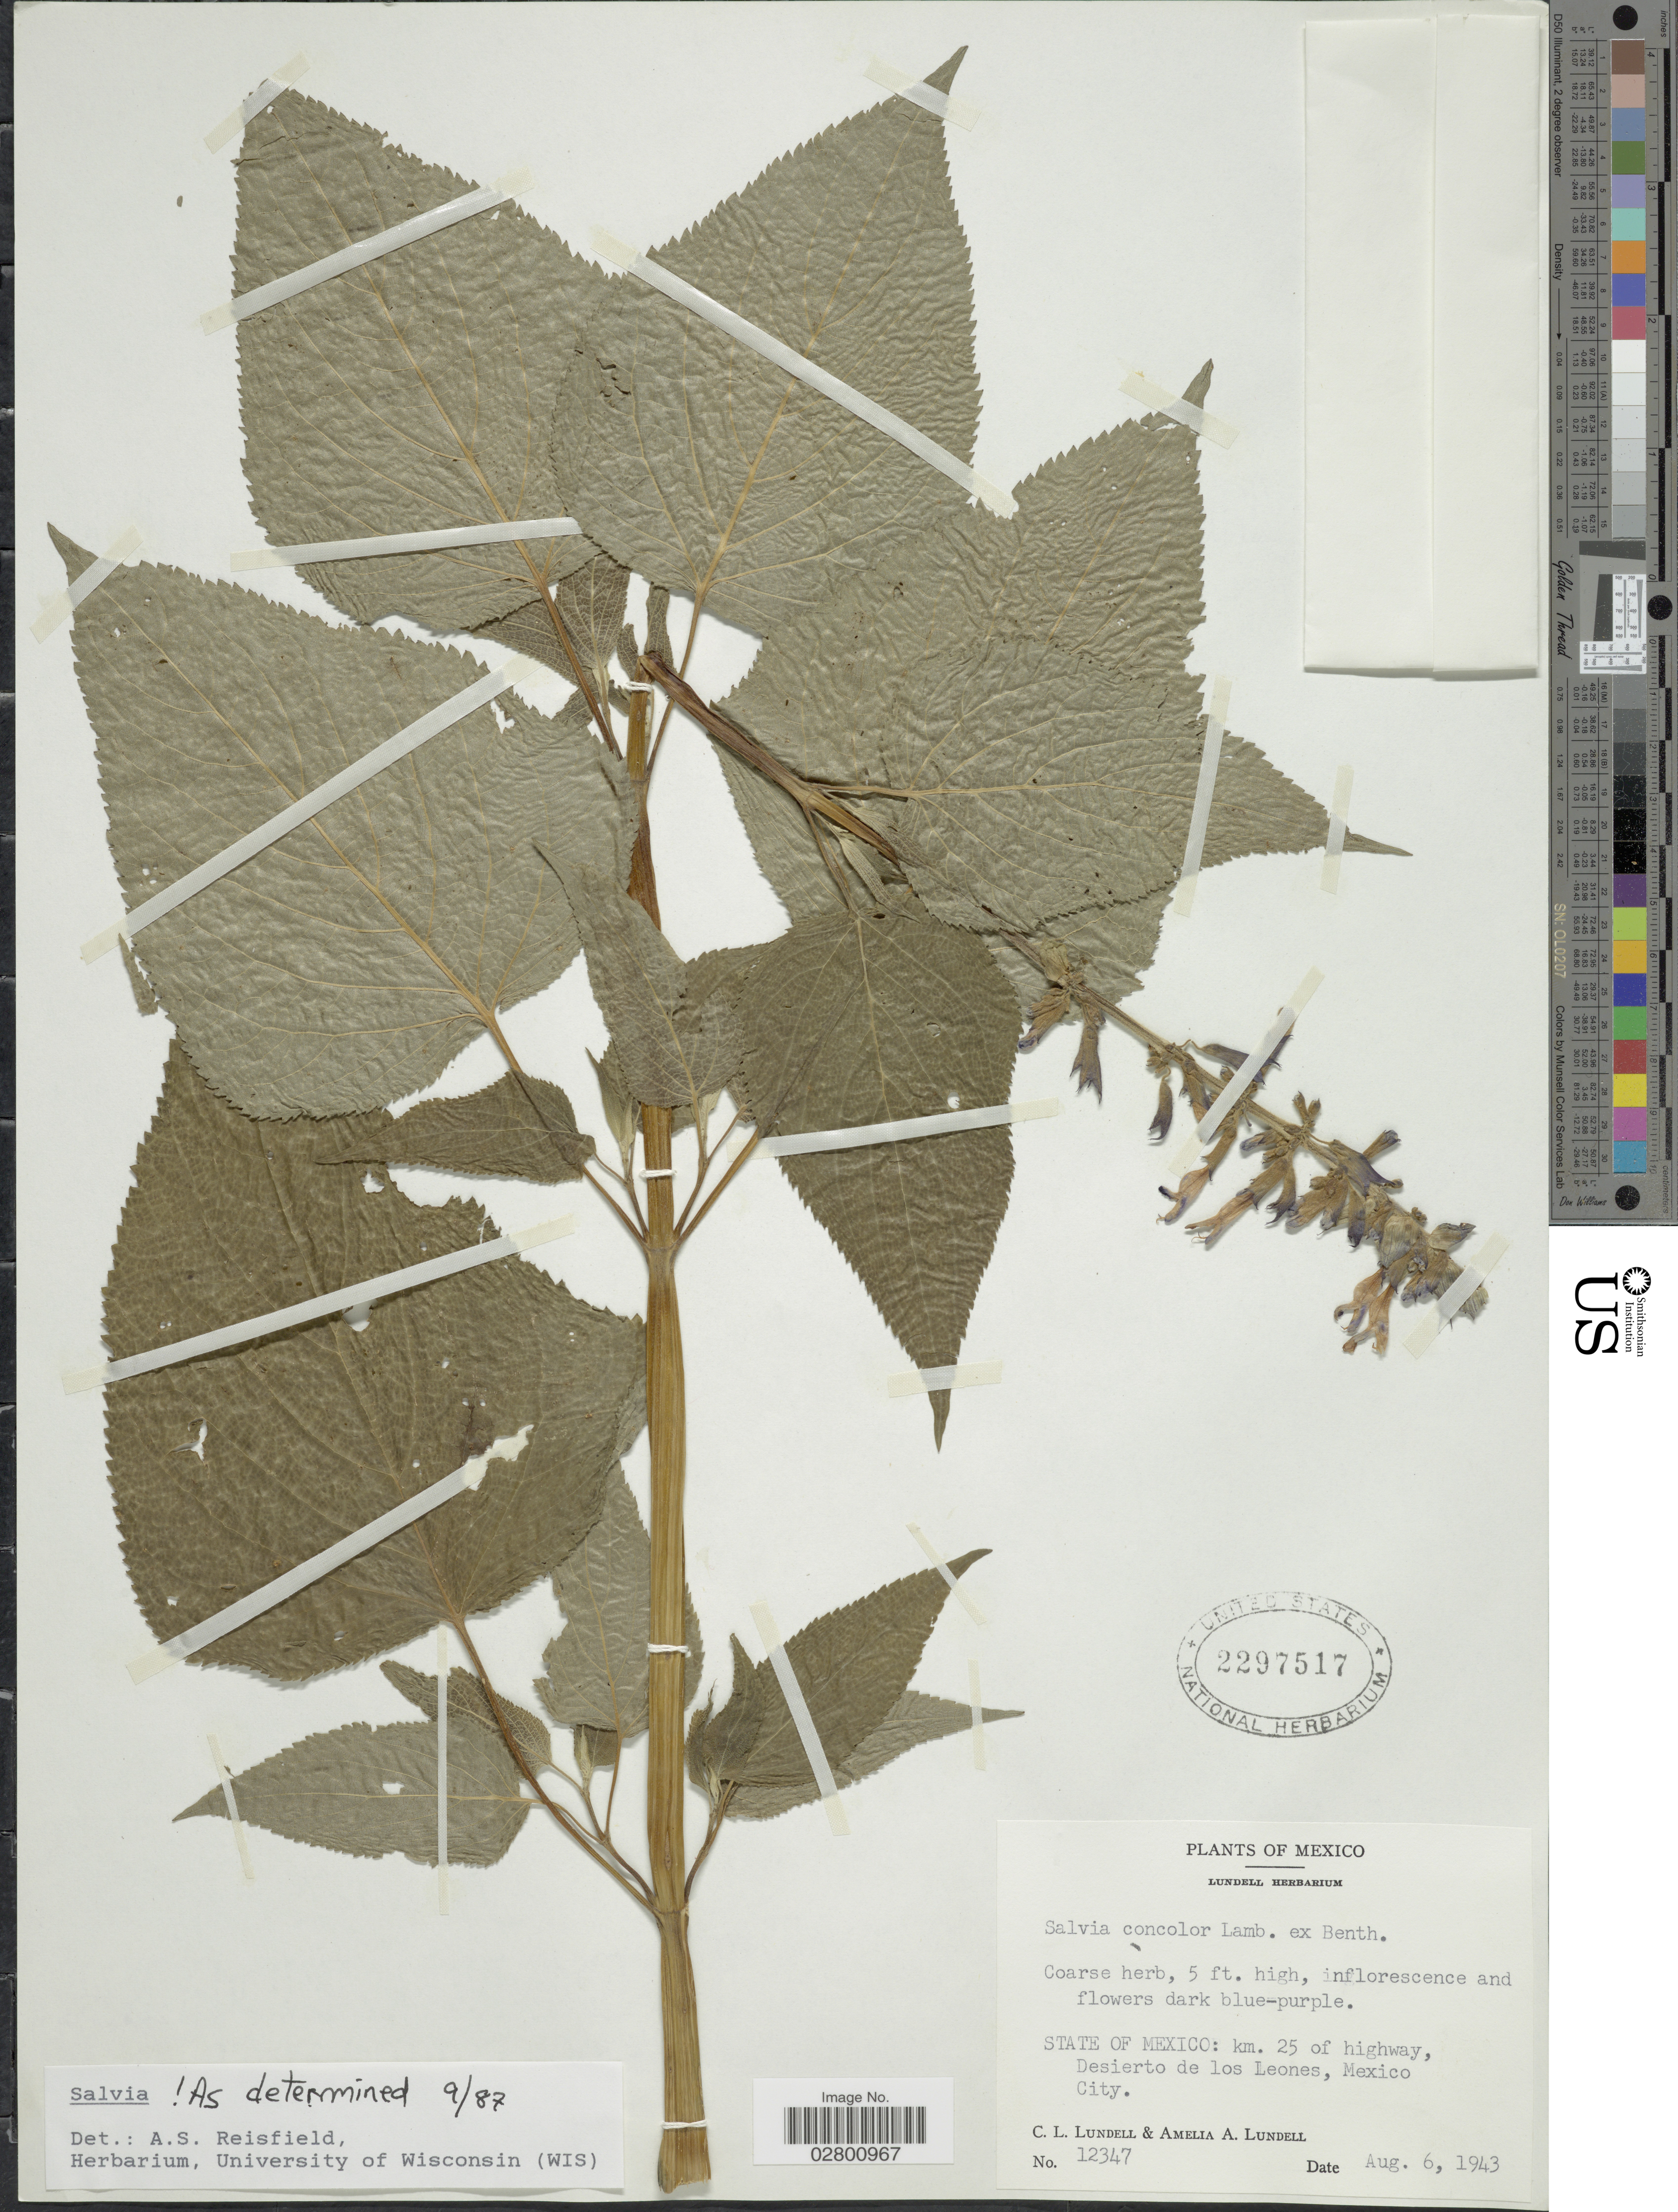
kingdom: Plantae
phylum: Tracheophyta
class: Magnoliopsida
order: Lamiales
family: Lamiaceae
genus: Salvia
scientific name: Salvia concolor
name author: Lamb. ex Benth.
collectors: C. L. Lundell & A. A. Lundell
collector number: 12347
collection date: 1943-08-06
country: Mexico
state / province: México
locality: Km. 25 of highway, Desierto de los Leones, Mexico City.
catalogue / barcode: US 2297517